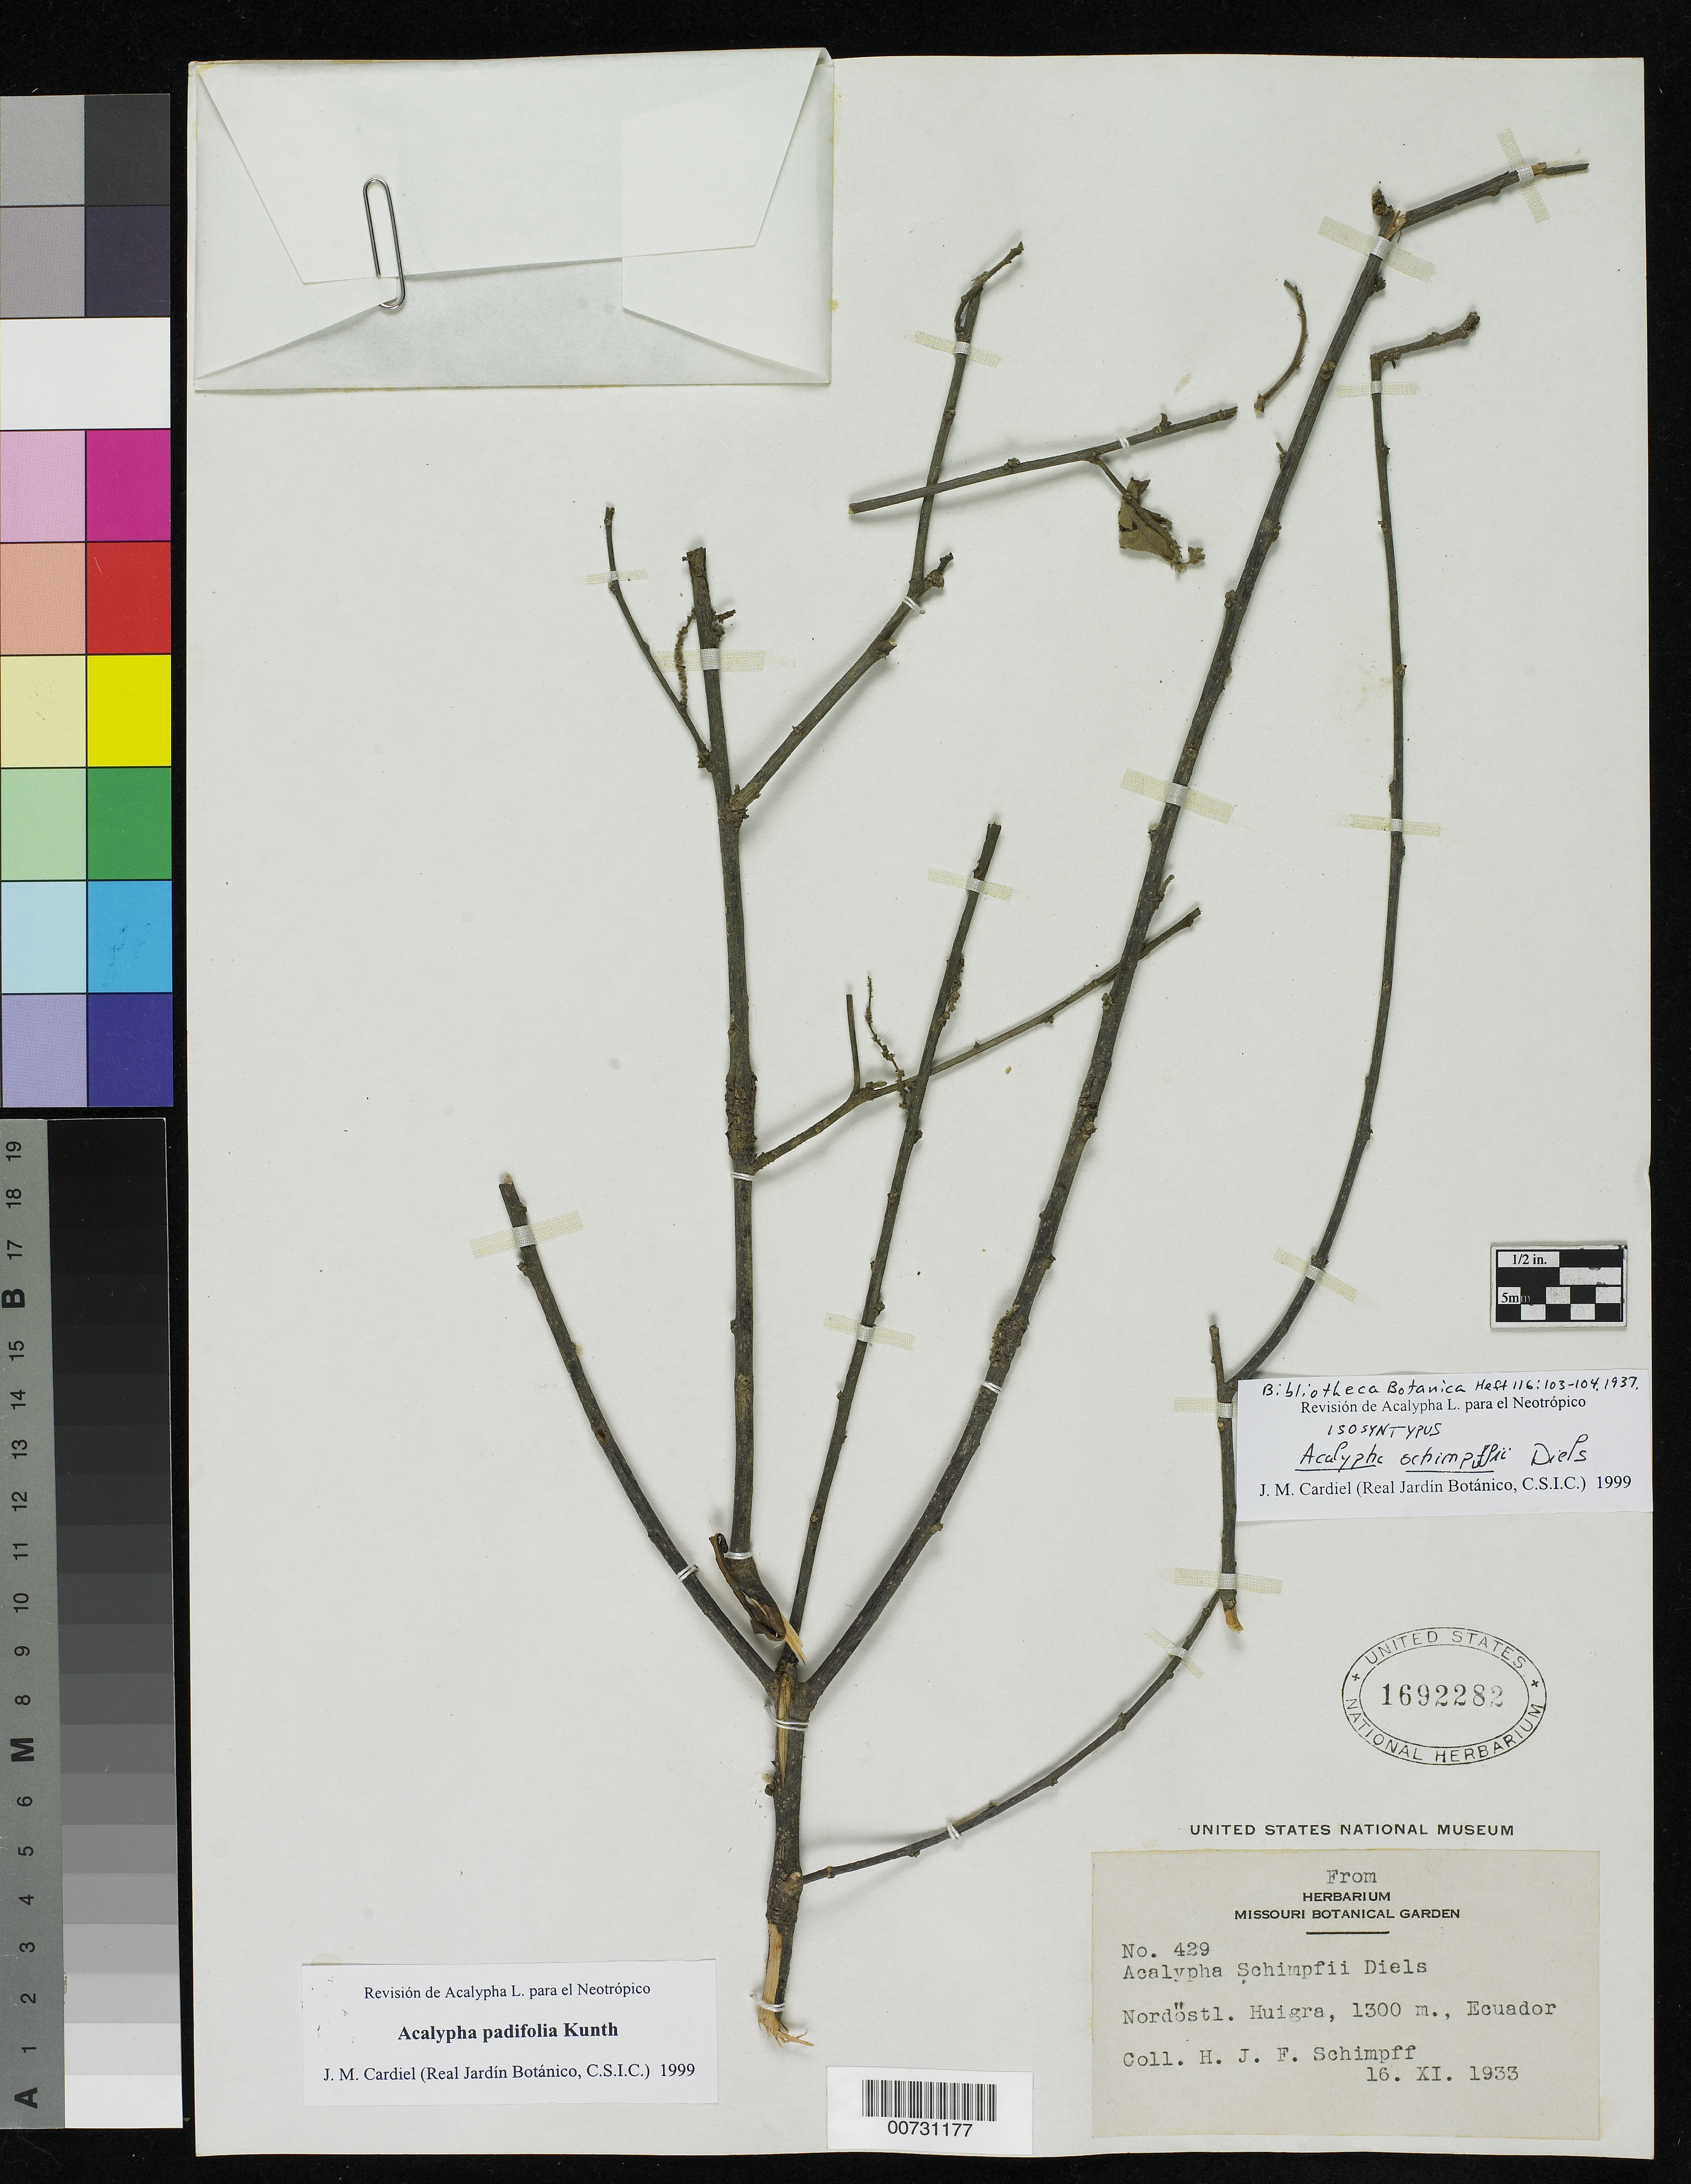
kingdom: Plantae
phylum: Tracheophyta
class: Magnoliopsida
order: Malpighiales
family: Euphorbiaceae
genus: Acalypha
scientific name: Acalypha schimpffii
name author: Diels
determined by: Cardiel, J. M.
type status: Isosyntype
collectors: H. Schimpff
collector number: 429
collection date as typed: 16 Nov 1933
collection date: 1933-11-16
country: Ecuador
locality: Nordöstl. Huigra.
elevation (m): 1300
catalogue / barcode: US 1692282